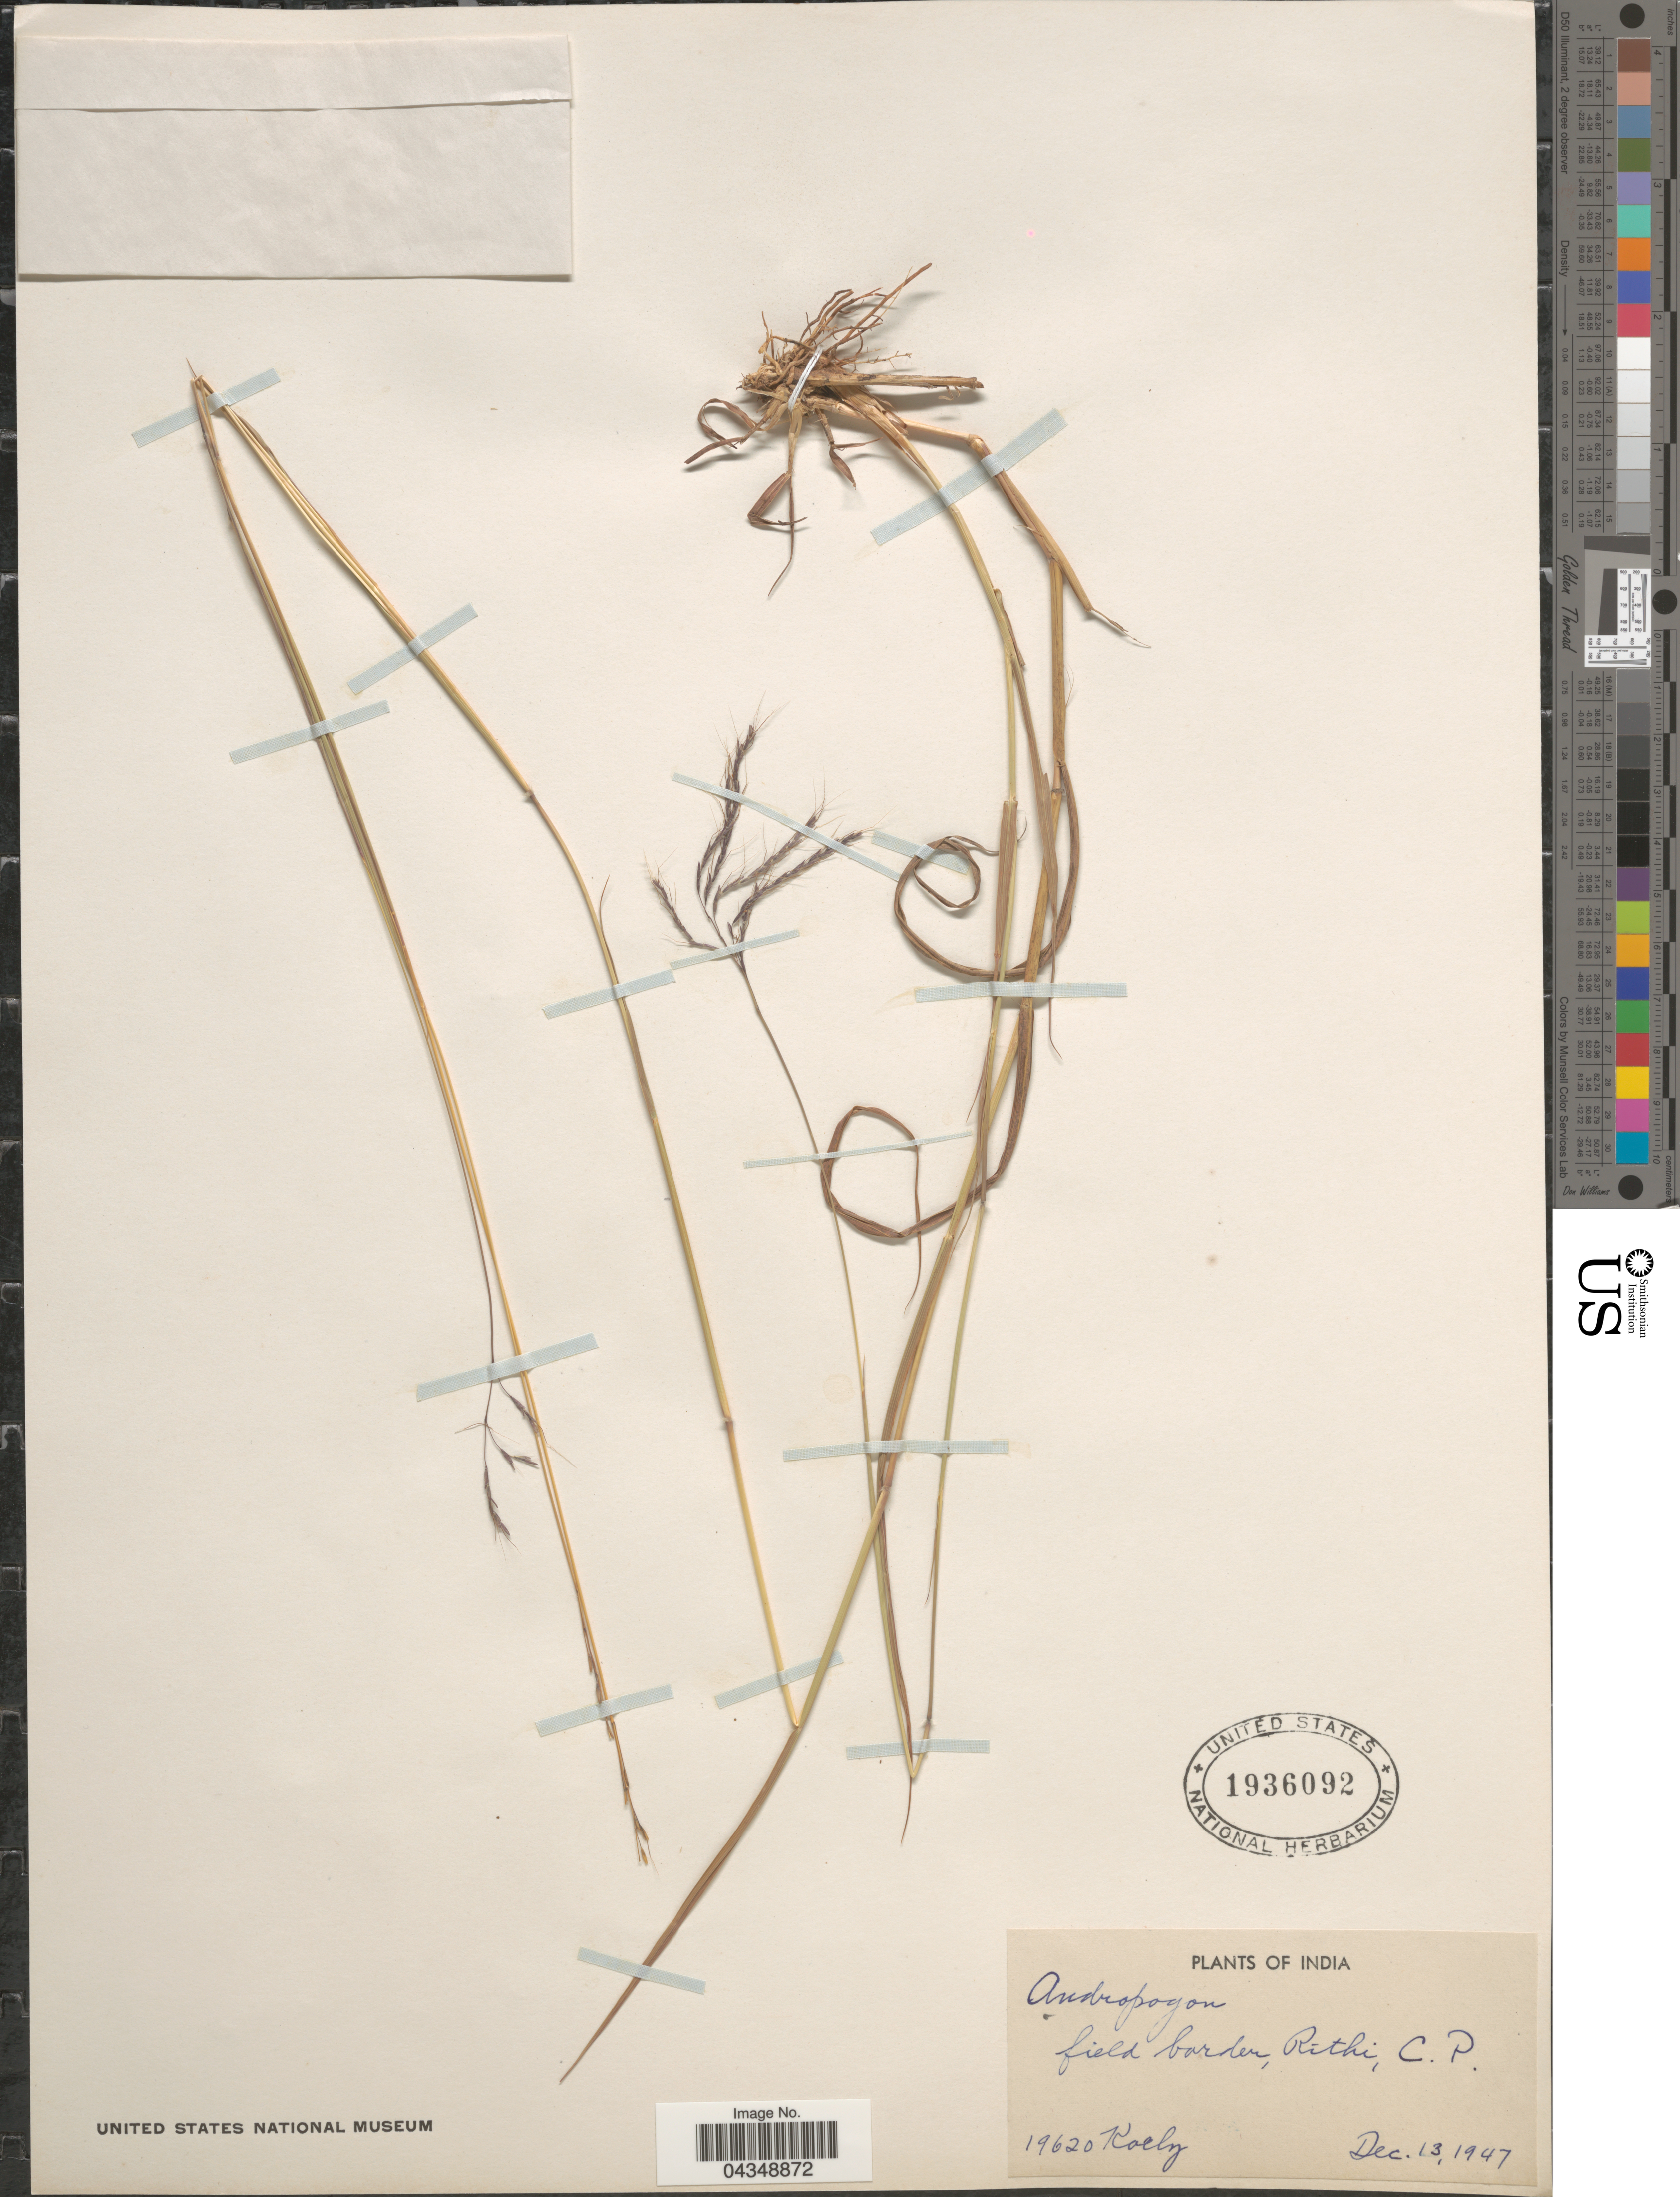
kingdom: Plantae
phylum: Tracheophyta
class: Liliopsida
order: Poales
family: Poaceae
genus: Bothriochloa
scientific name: Bothriochloa sp.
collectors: Koelz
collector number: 19620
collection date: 1947-12-13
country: India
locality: Field border, Rithi, C.P.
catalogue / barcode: US 1936092